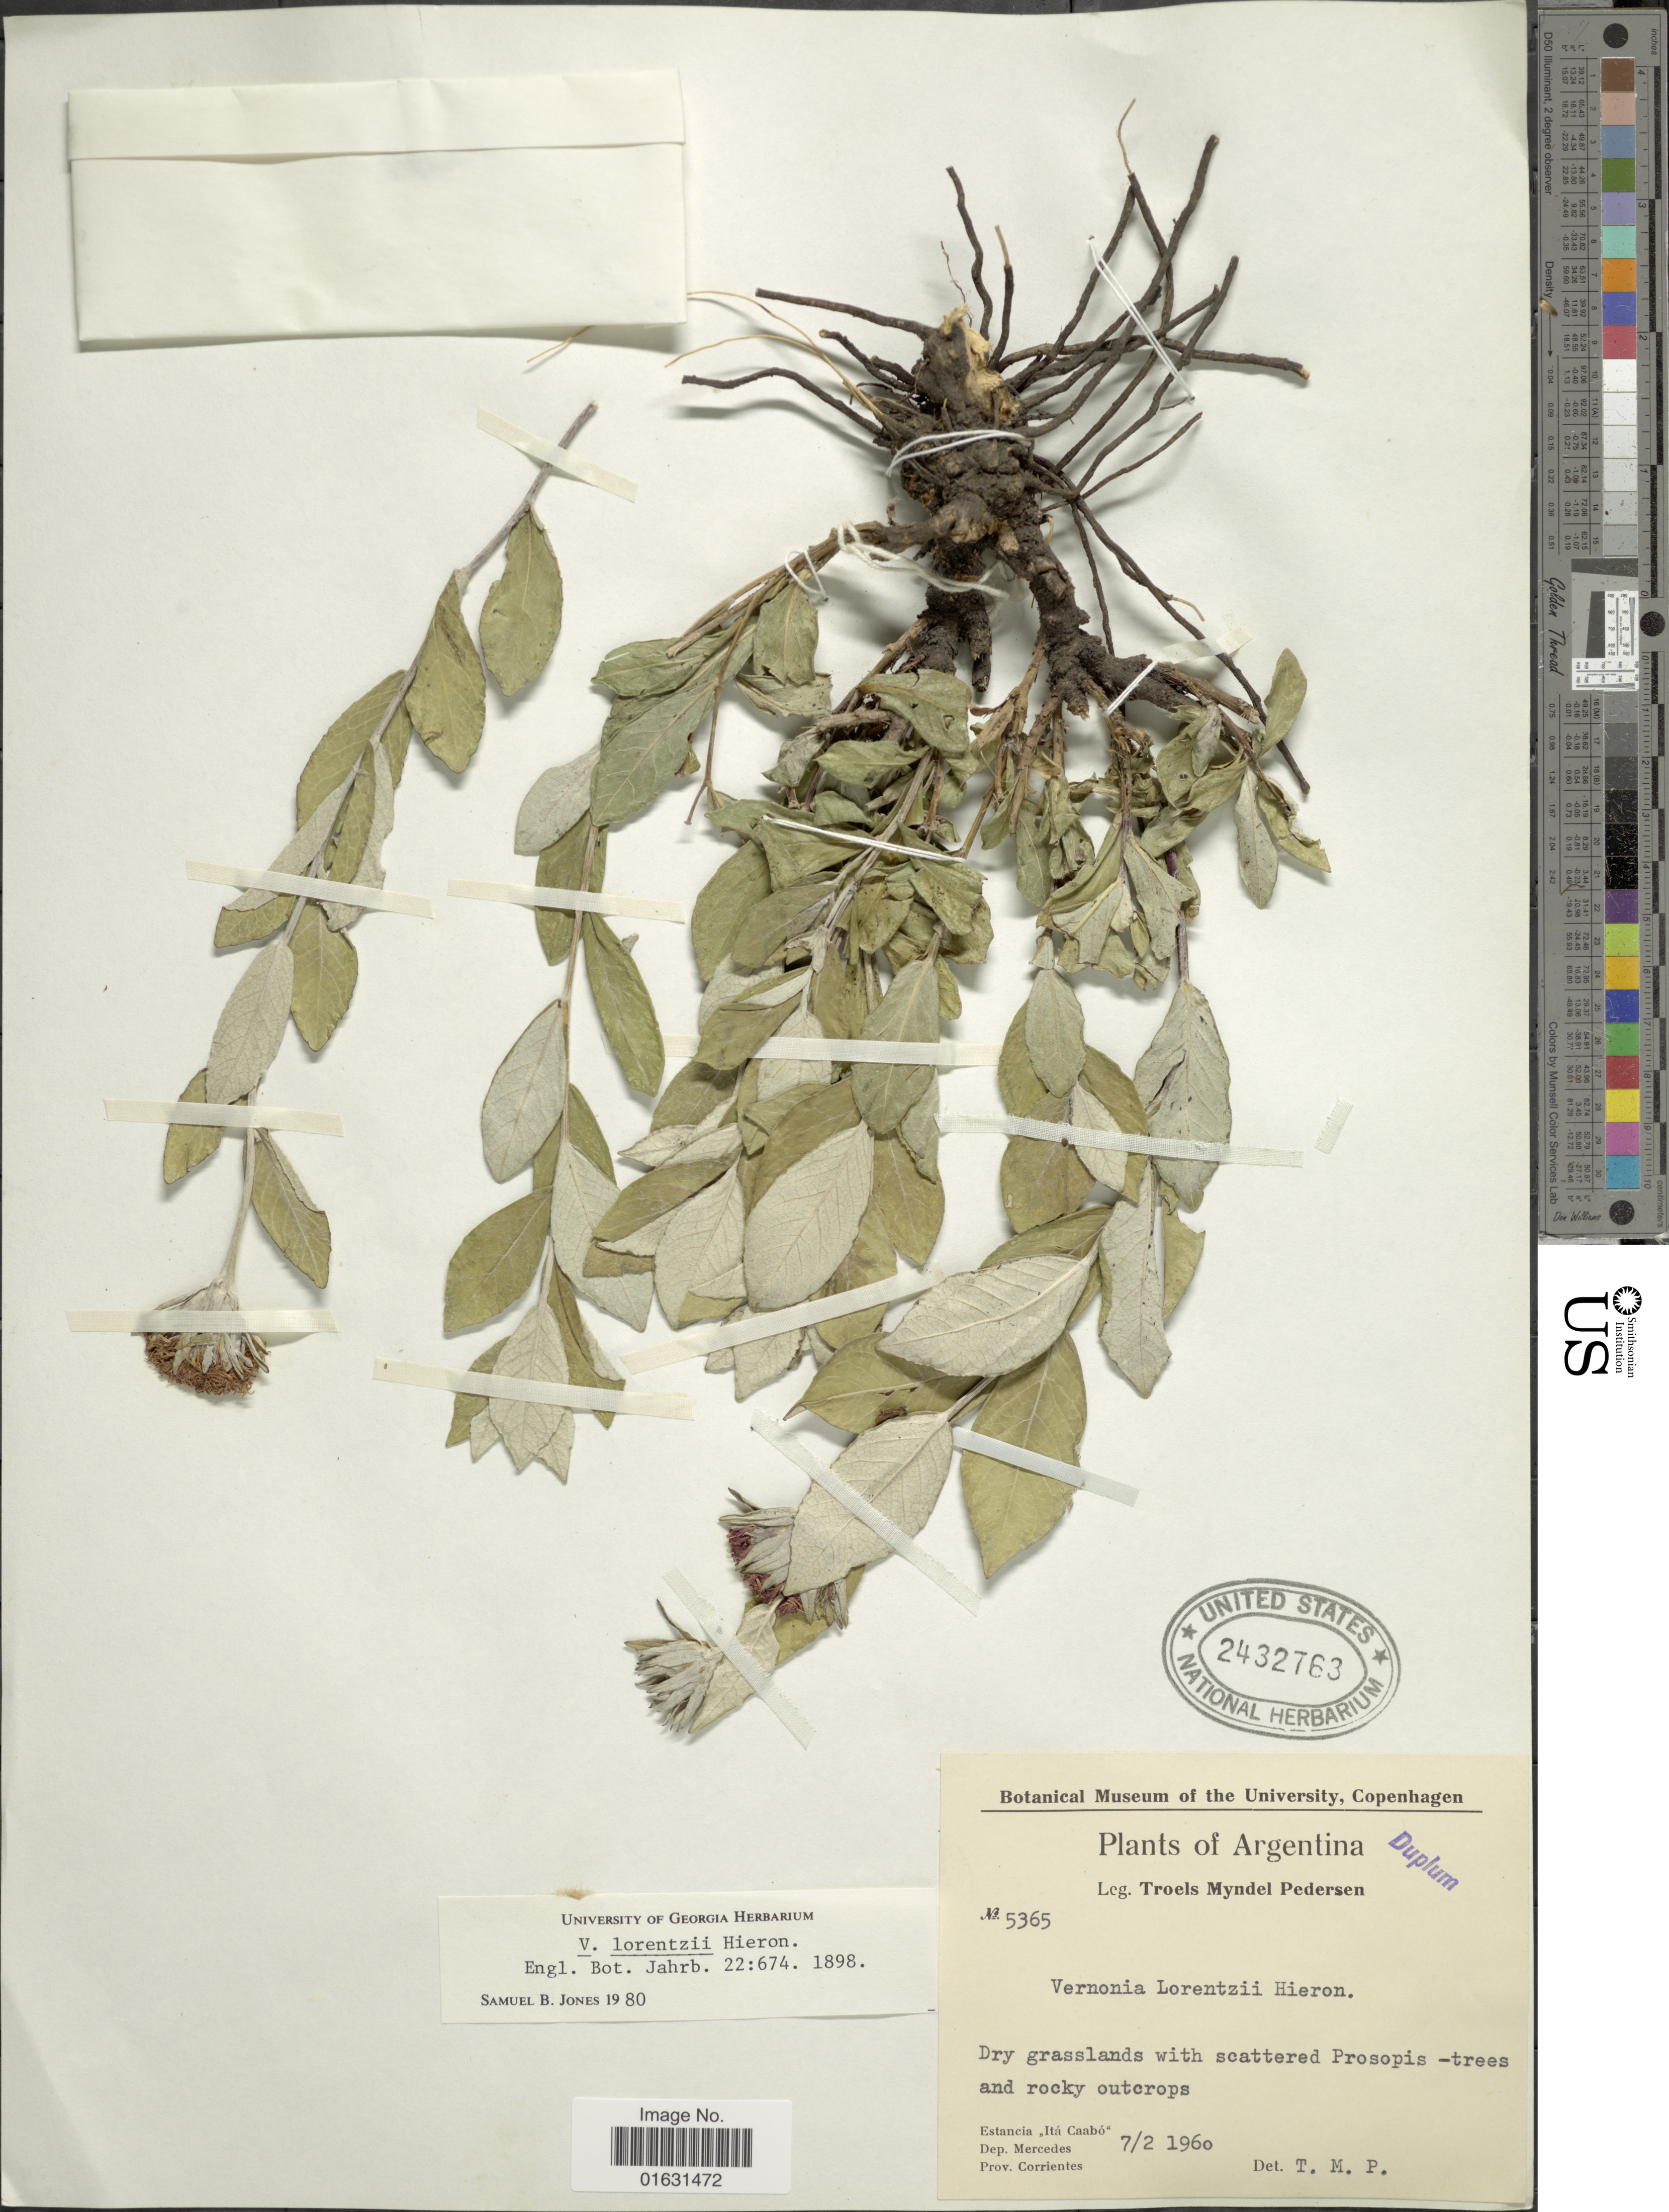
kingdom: Plantae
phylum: Tracheophyta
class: Magnoliopsida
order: Asterales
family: Asteraceae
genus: Lessingianthus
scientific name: Lessingianthus lorentzii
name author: (Hieron.) H. Rob.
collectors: T. Pederson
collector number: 5365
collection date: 1960-02-07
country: Argentina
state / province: Corrientes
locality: Estancia Ita Caabo, Dep. Mercedes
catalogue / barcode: US 2432763